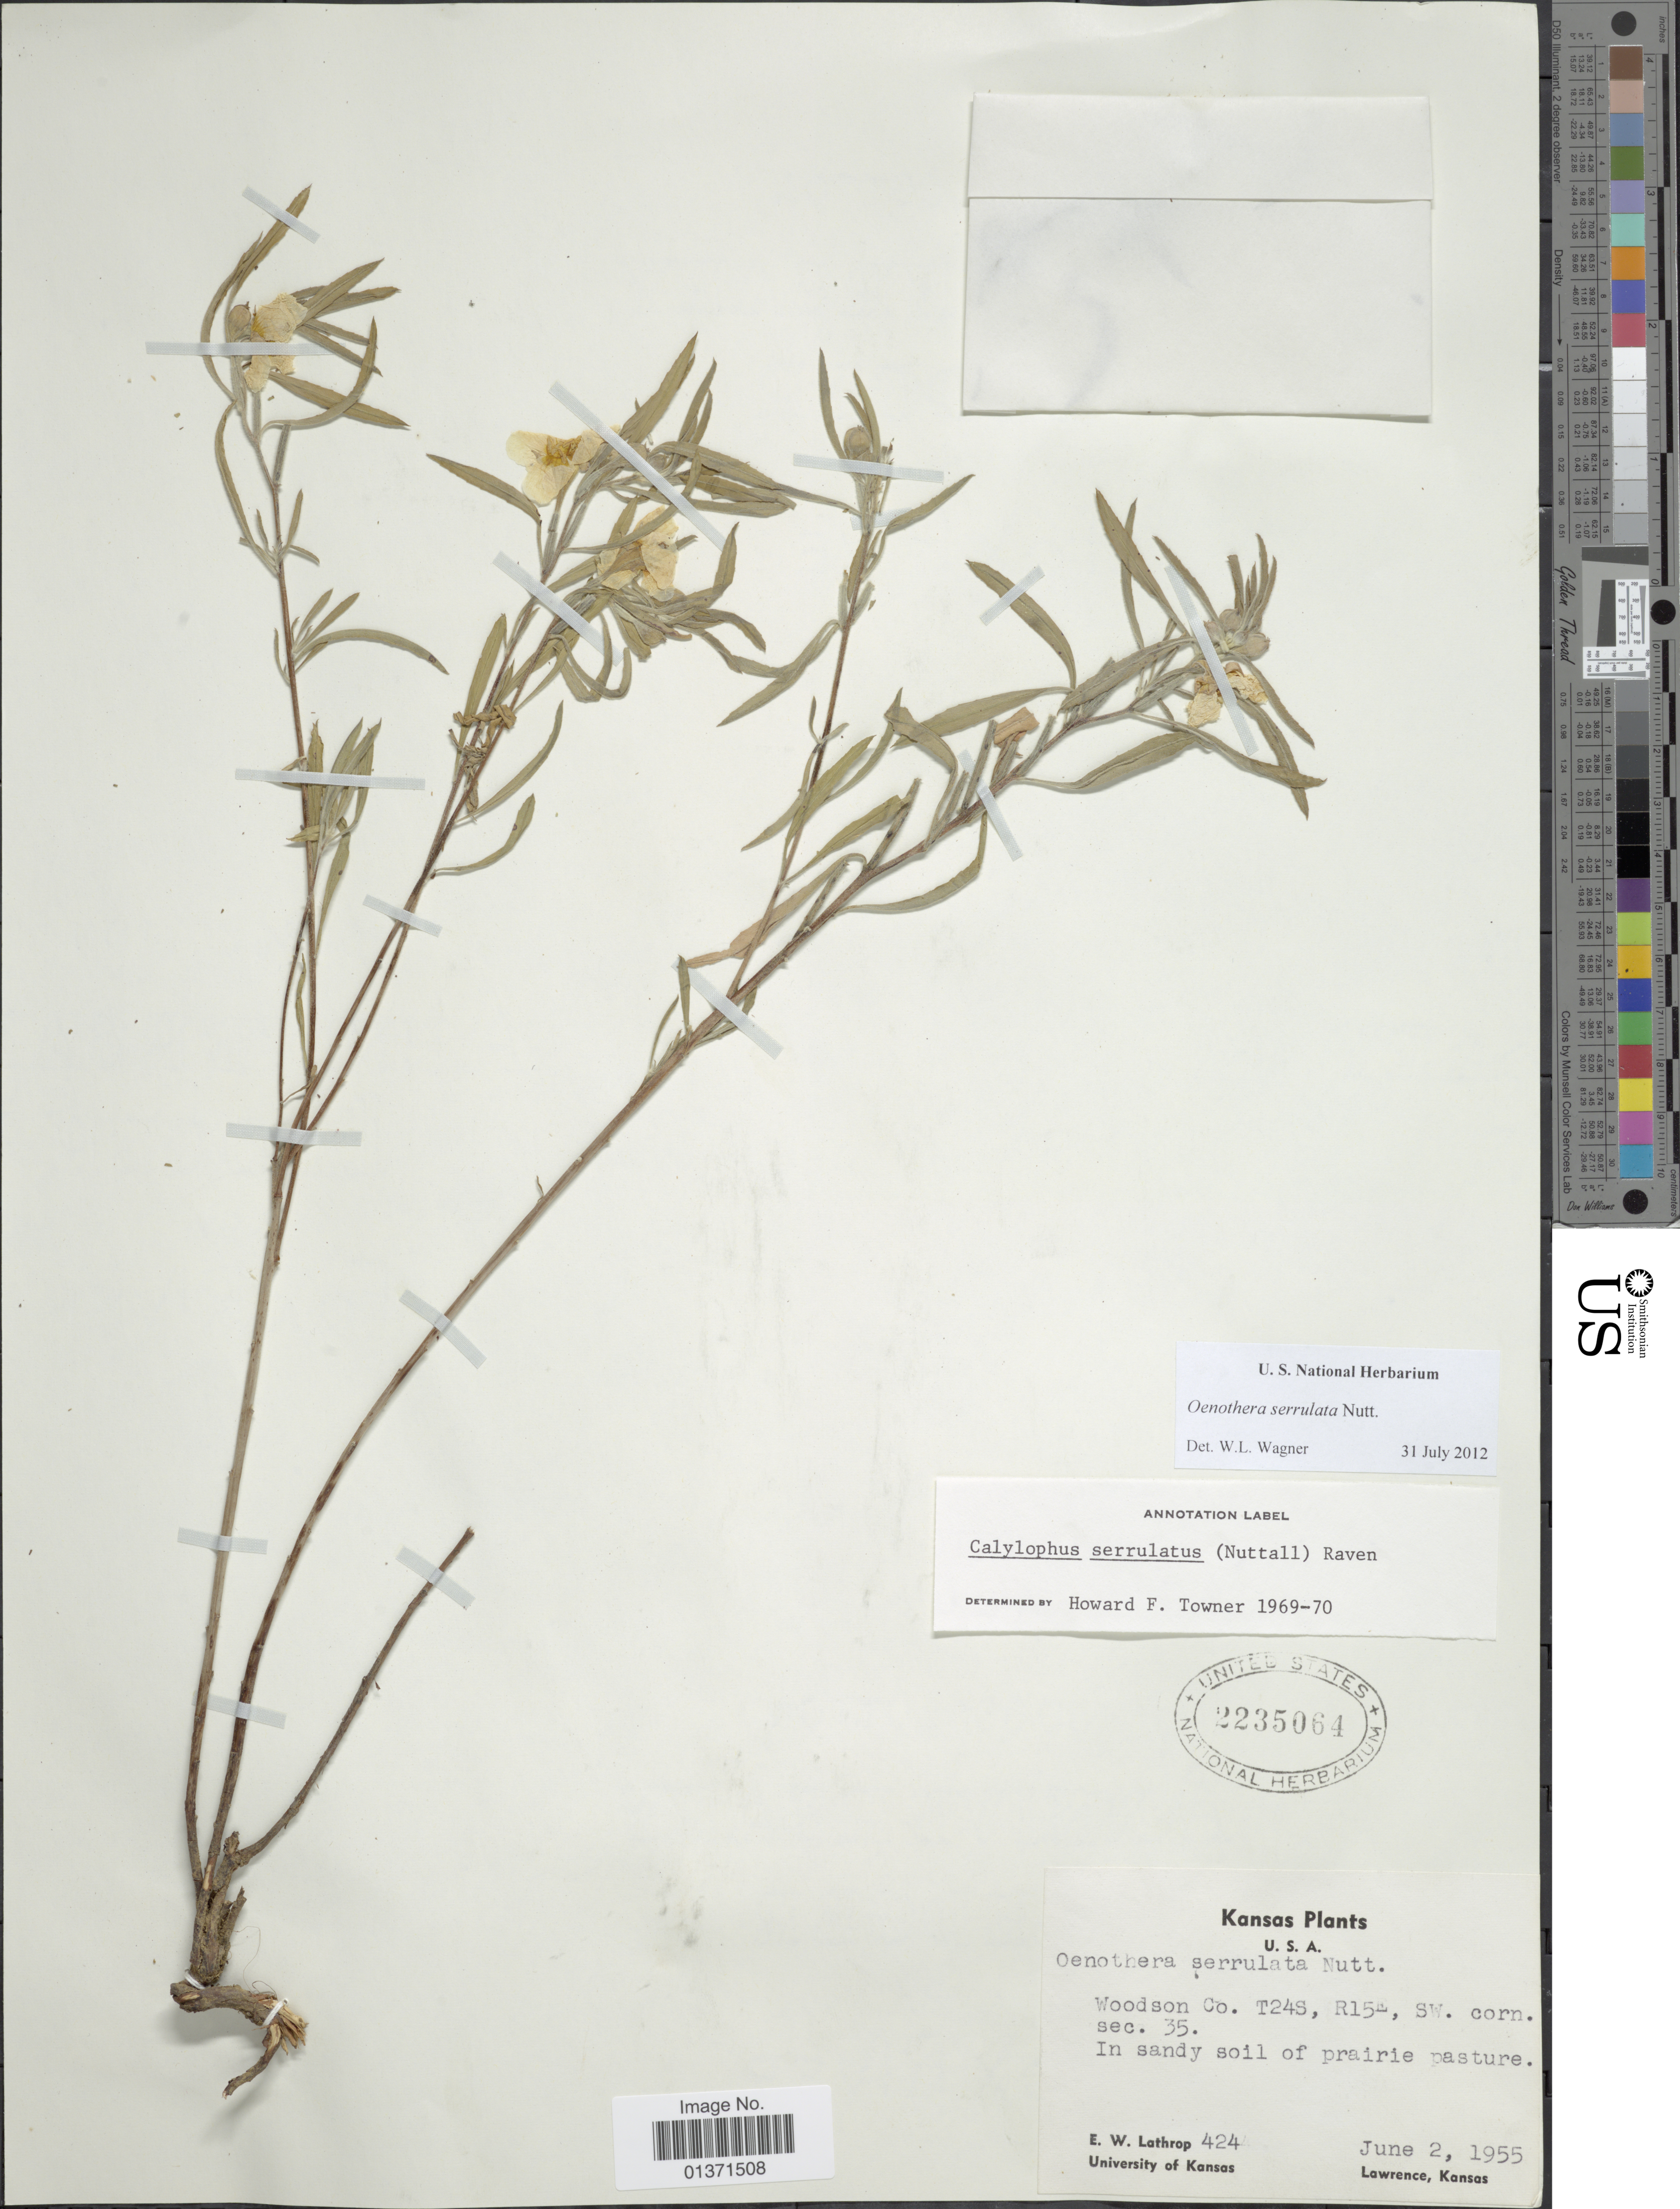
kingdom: Plantae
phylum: Tracheophyta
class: Magnoliopsida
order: Myrtales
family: Onagraceae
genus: Oenothera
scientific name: Oenothera serrulata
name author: Nutt.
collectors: E. W. Lathrop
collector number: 424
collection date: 1955-06-02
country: United States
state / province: Kansas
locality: Woodson Co. T24S, R15E, SW. corn sec. 35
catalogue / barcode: US 2235064